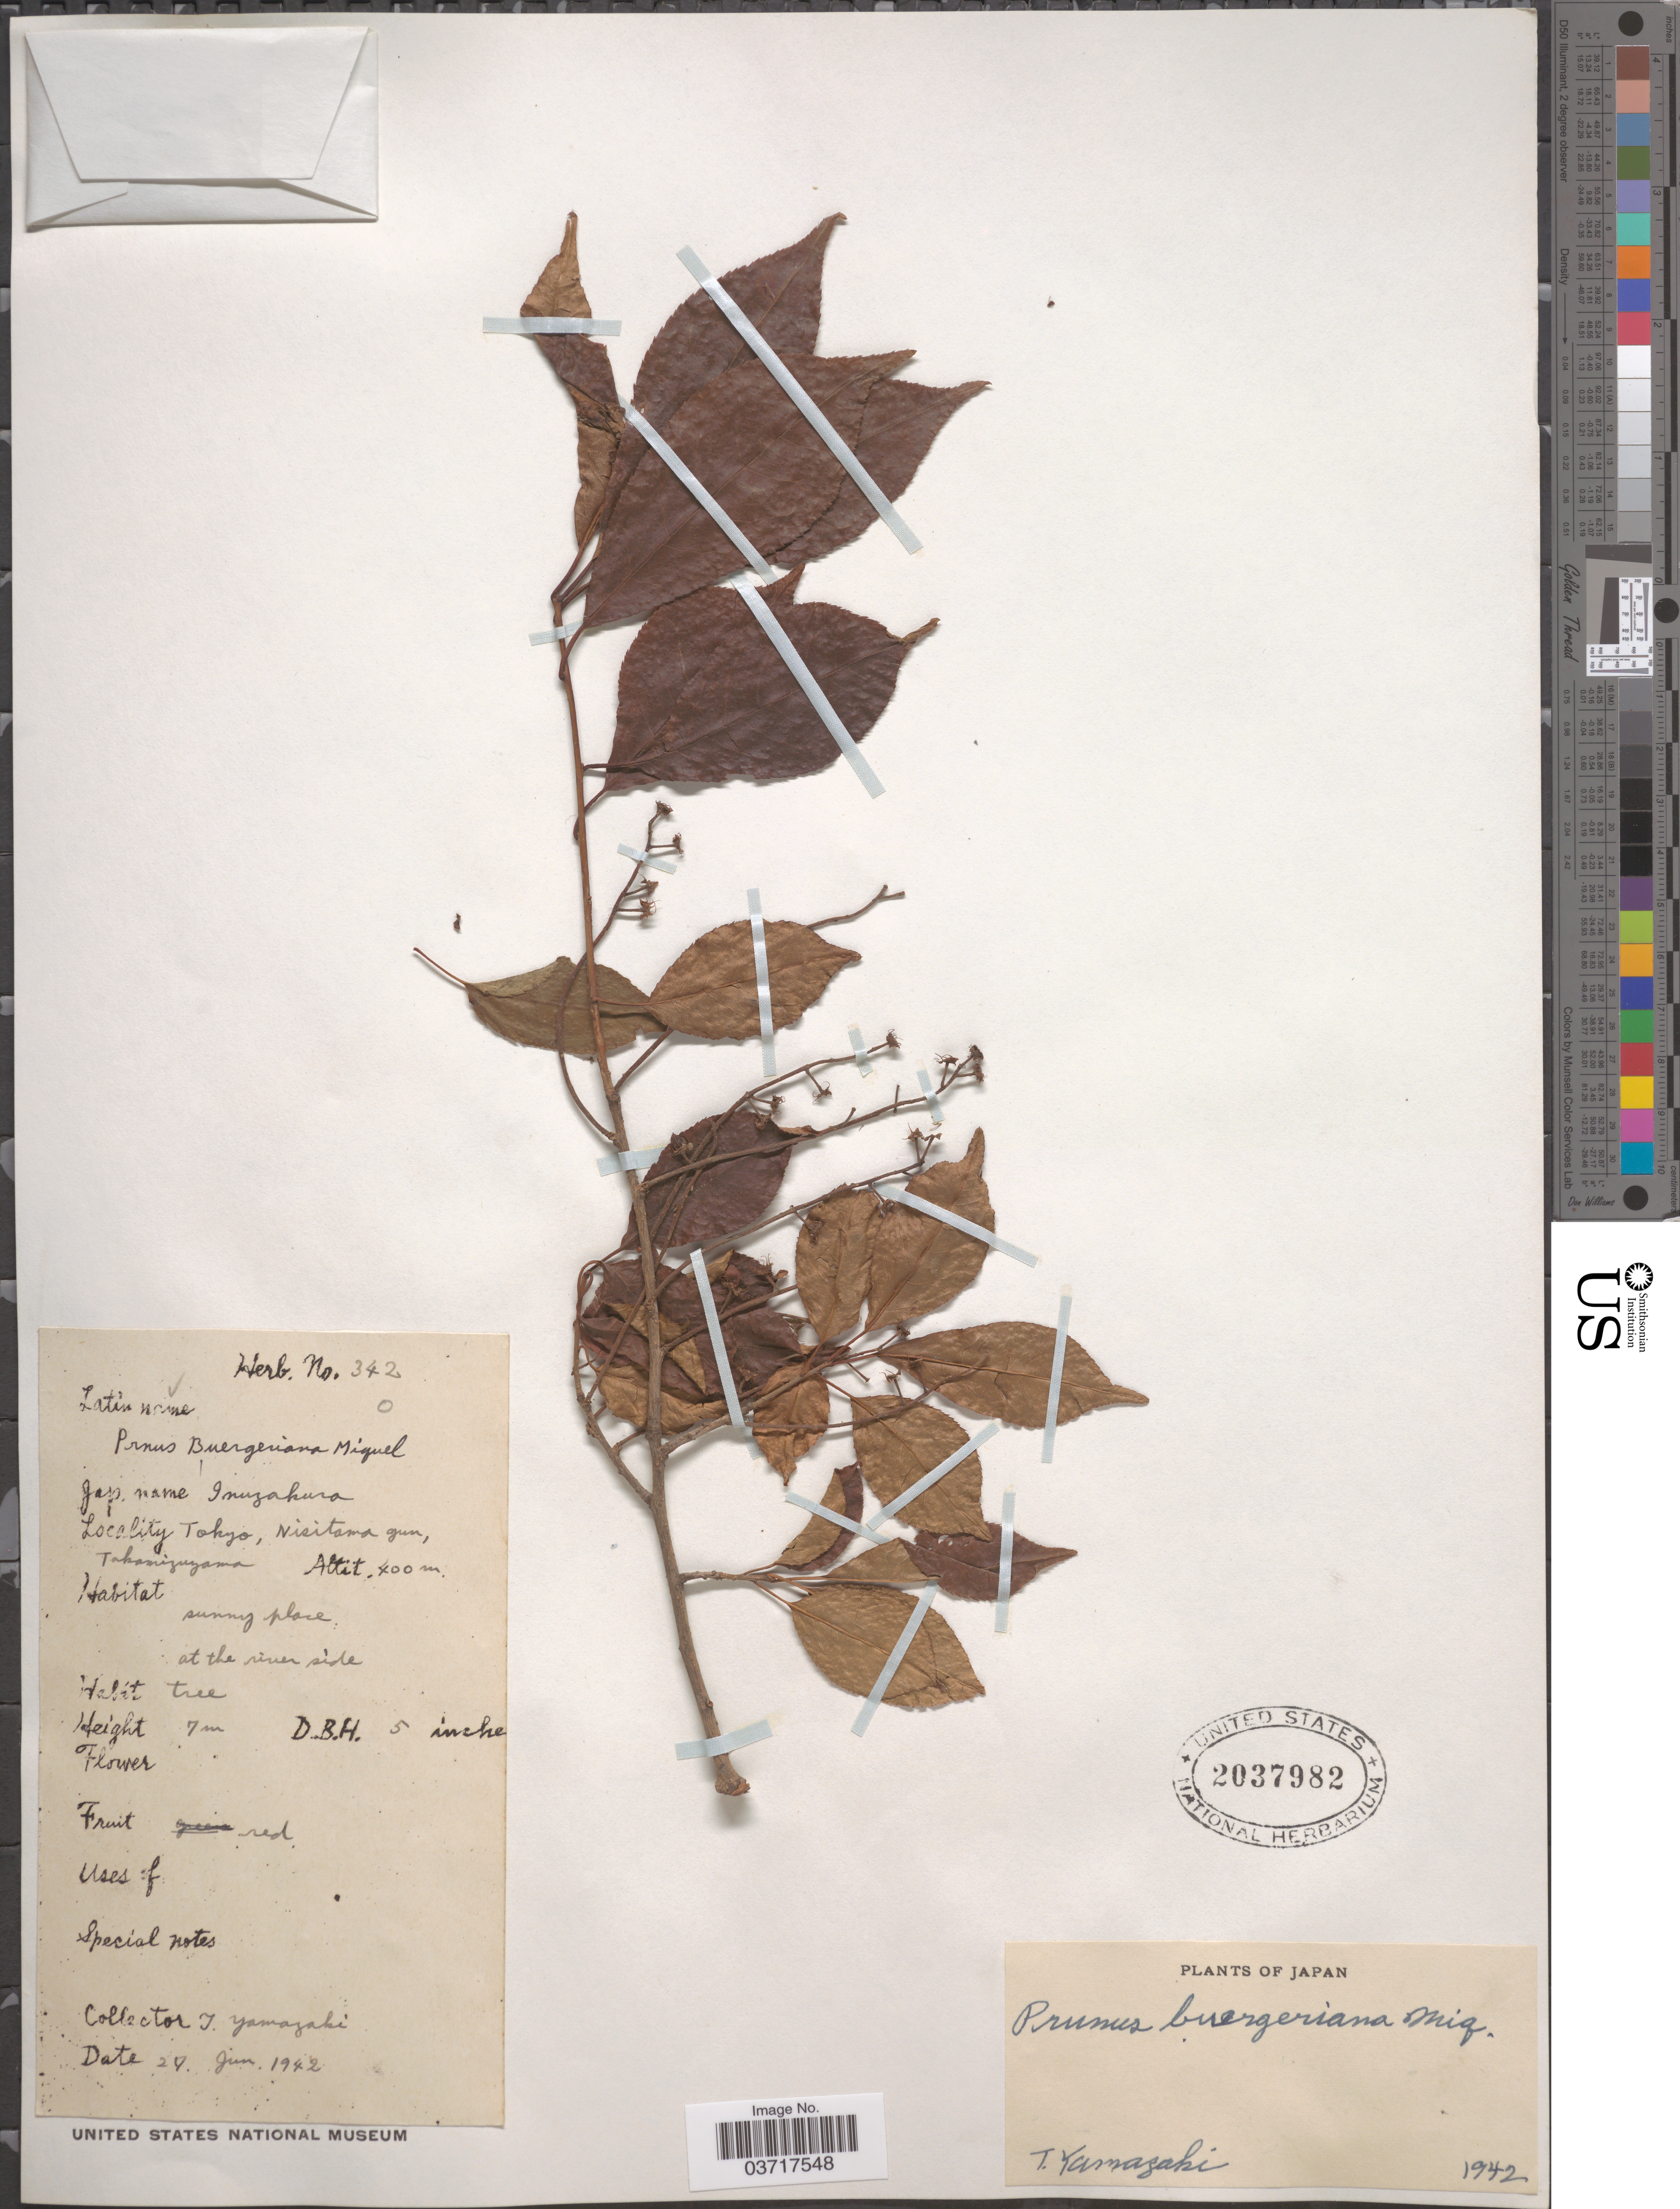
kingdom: Plantae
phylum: Tracheophyta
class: Magnoliopsida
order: Rosales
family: Rosaceae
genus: Prunus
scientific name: Prunus buergeriana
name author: Miq.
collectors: T. Yamazaki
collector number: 3742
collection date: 1942-06-24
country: Japan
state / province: Tokyo, Federal City of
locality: Tokyo, Nisitama gun, Takamizuyama.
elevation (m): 400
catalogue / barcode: US 2037982